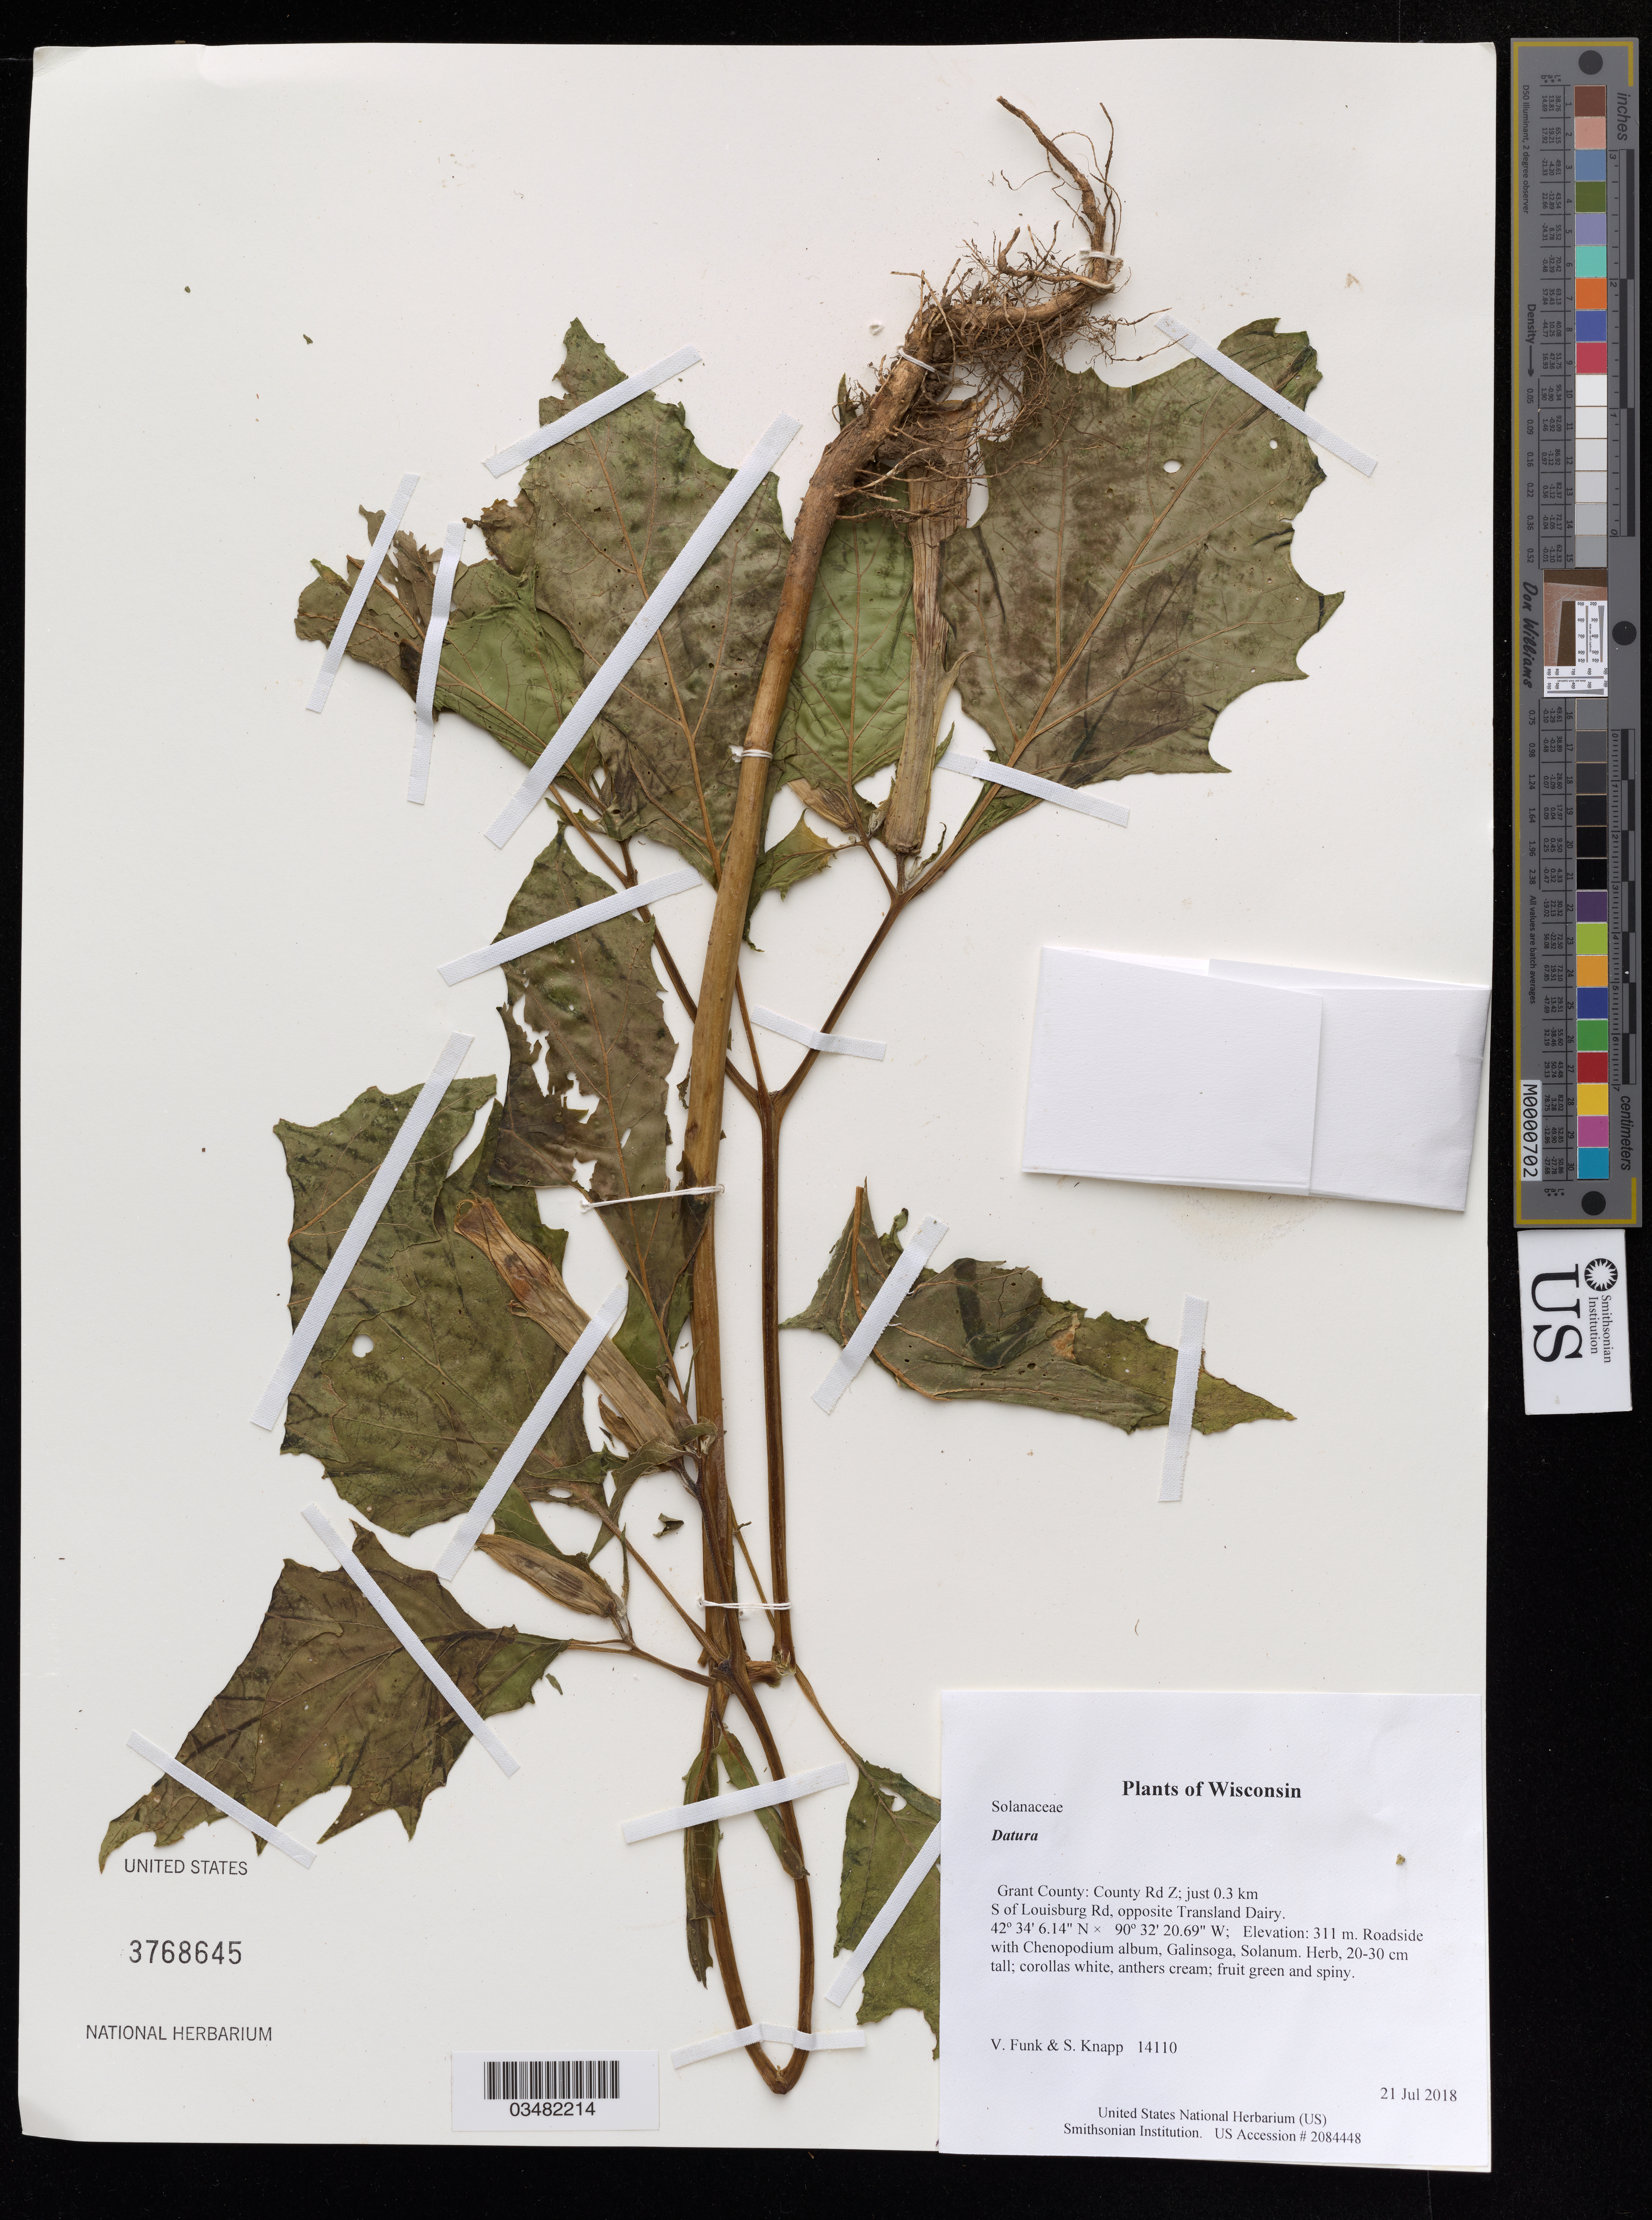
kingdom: Plantae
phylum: Tracheophyta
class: Magnoliopsida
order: Solanales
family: Solanaceae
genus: Datura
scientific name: Datura sp.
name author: L.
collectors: S. Knapp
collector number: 14110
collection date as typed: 21 Jul 2018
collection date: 2018-07-21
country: United States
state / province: Wisconsin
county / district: Grant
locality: County Rd Z; just 0.3 km S of Louisburg Rd, opposite Transland Dairy, Louisburg.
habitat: Roadside with Chenopodium album, Galinsoga, Solanum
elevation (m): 311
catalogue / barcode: US 3768645